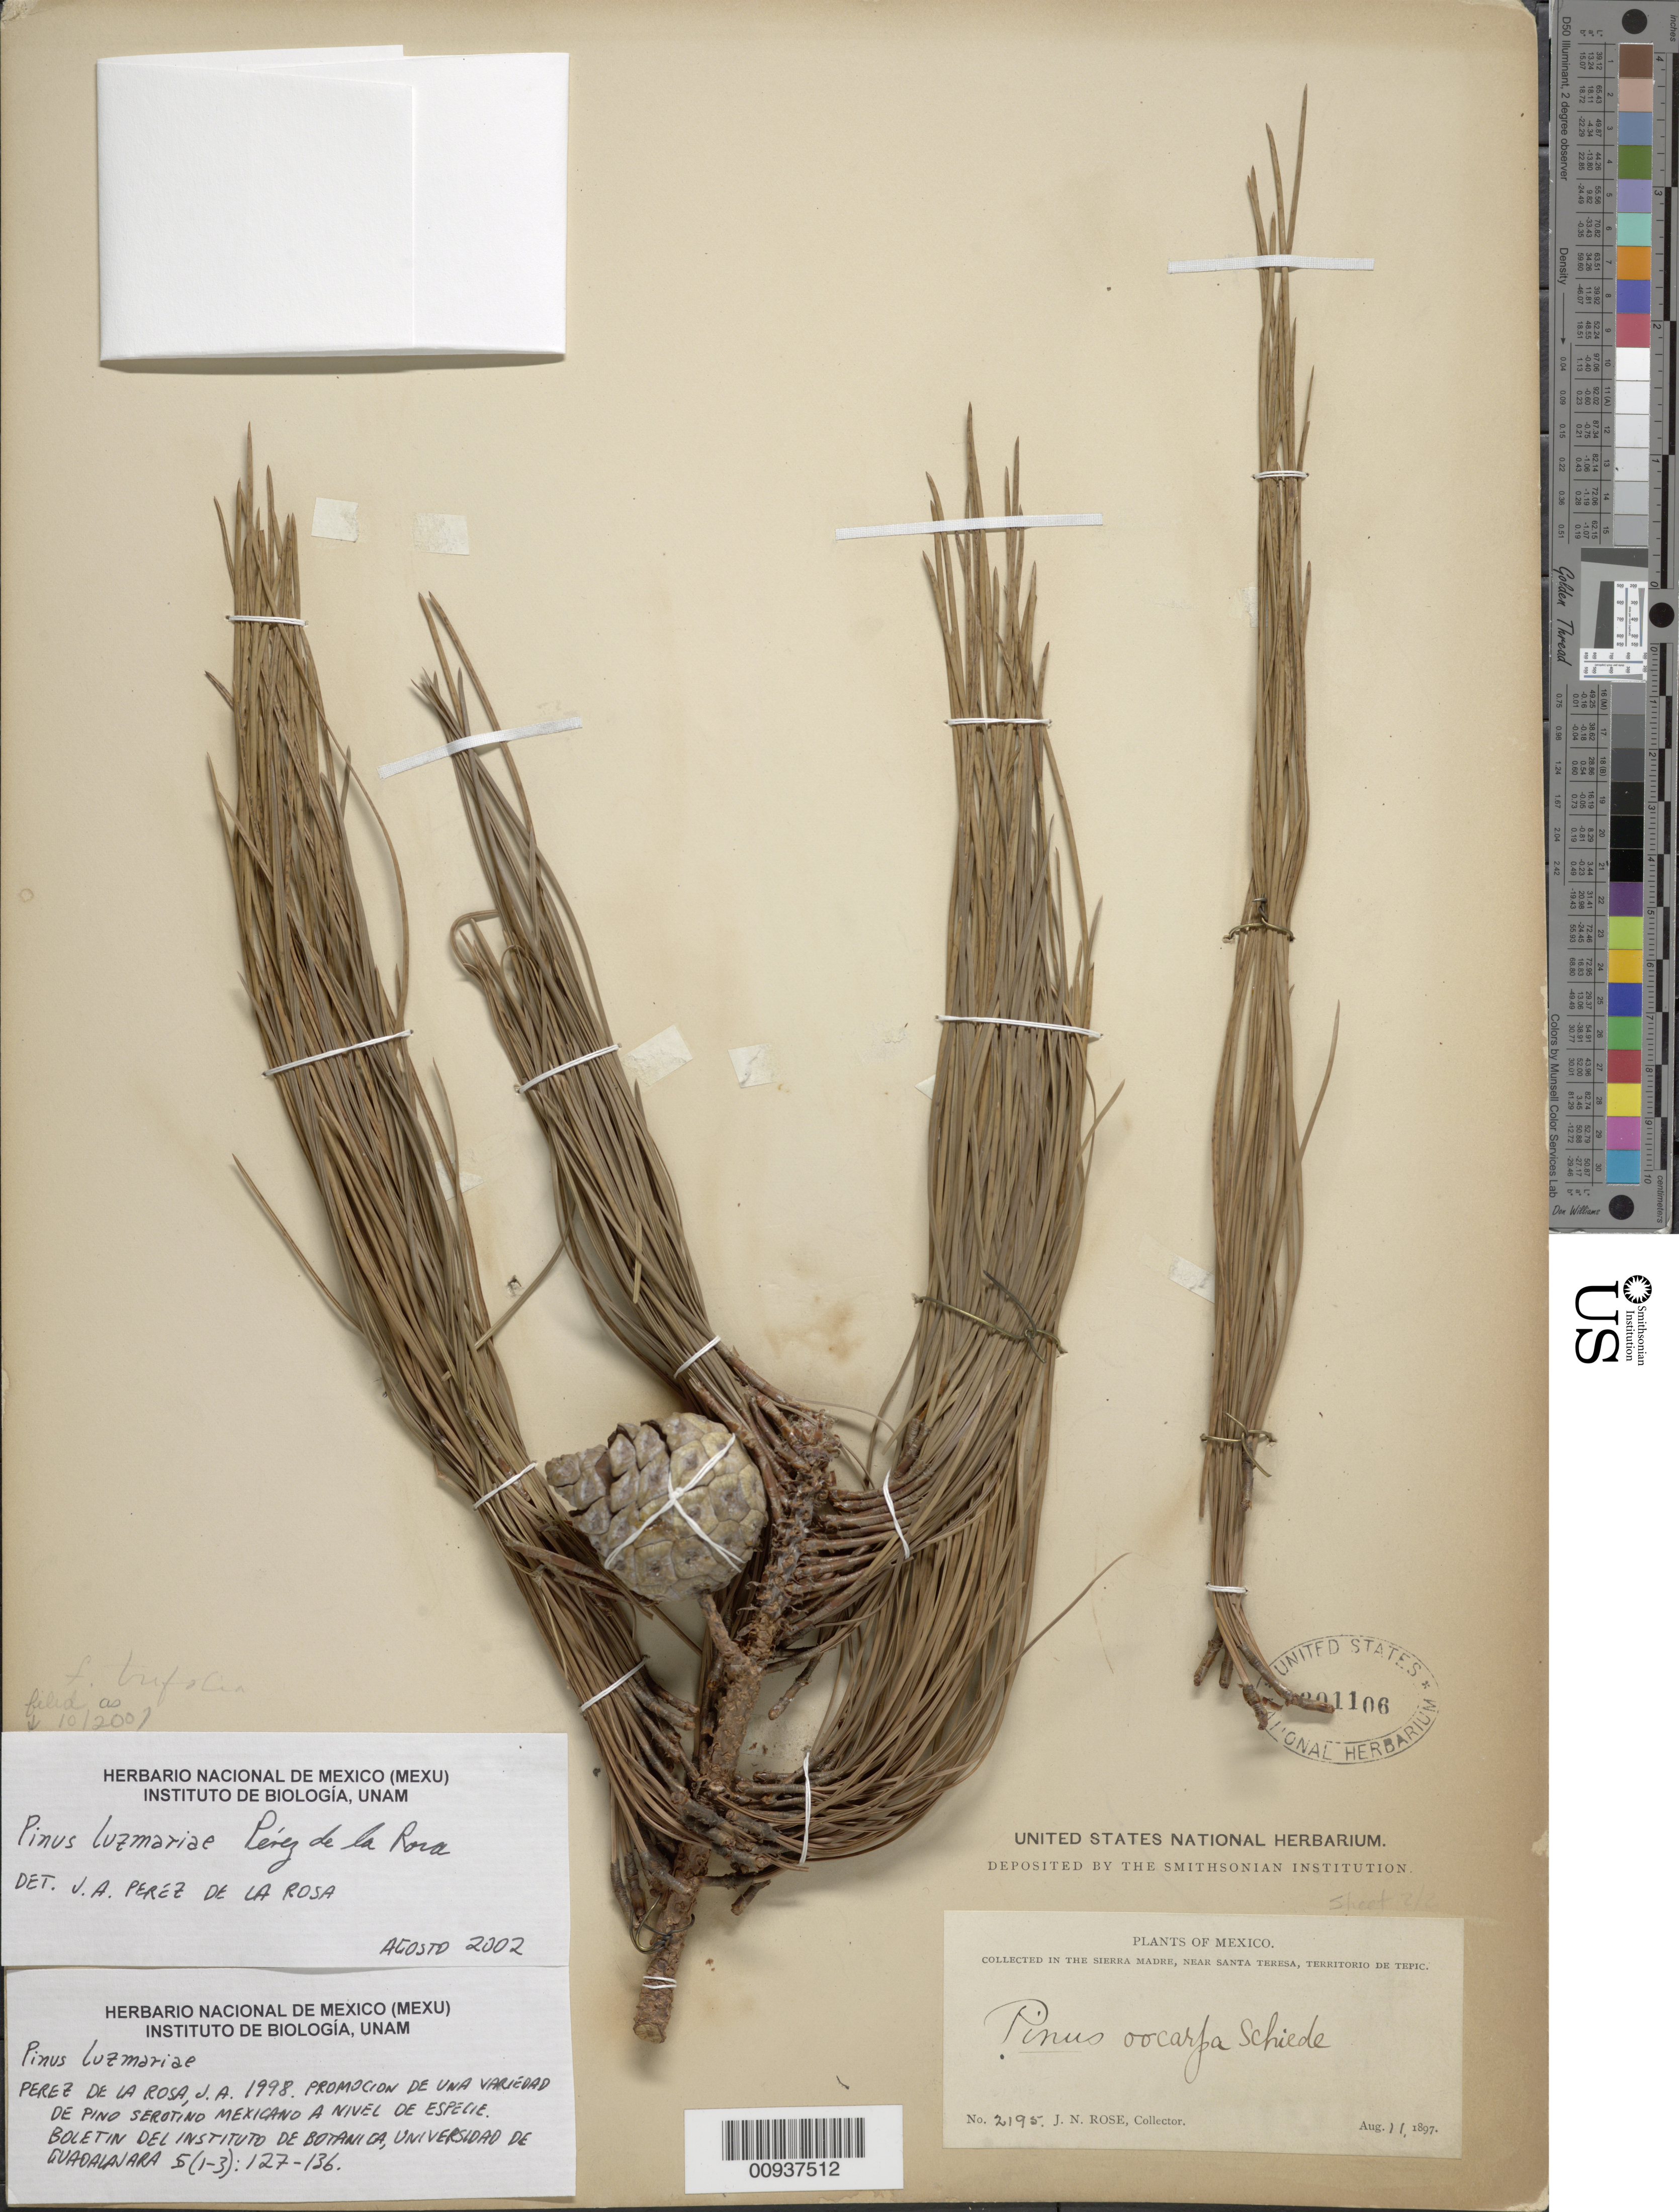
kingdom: Plantae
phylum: Tracheophyta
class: Pinopsida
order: Pinales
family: Pinaceae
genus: Pinus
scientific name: Pinus luzmariae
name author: Pérez de la Rosa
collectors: J. N. Rose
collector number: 2195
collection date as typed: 11 Aug 1897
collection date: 1897-08-11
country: Mexico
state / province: Nayarit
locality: Sierra Madre, near Santa Teresa, Territorio de Tepic.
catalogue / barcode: US 301106